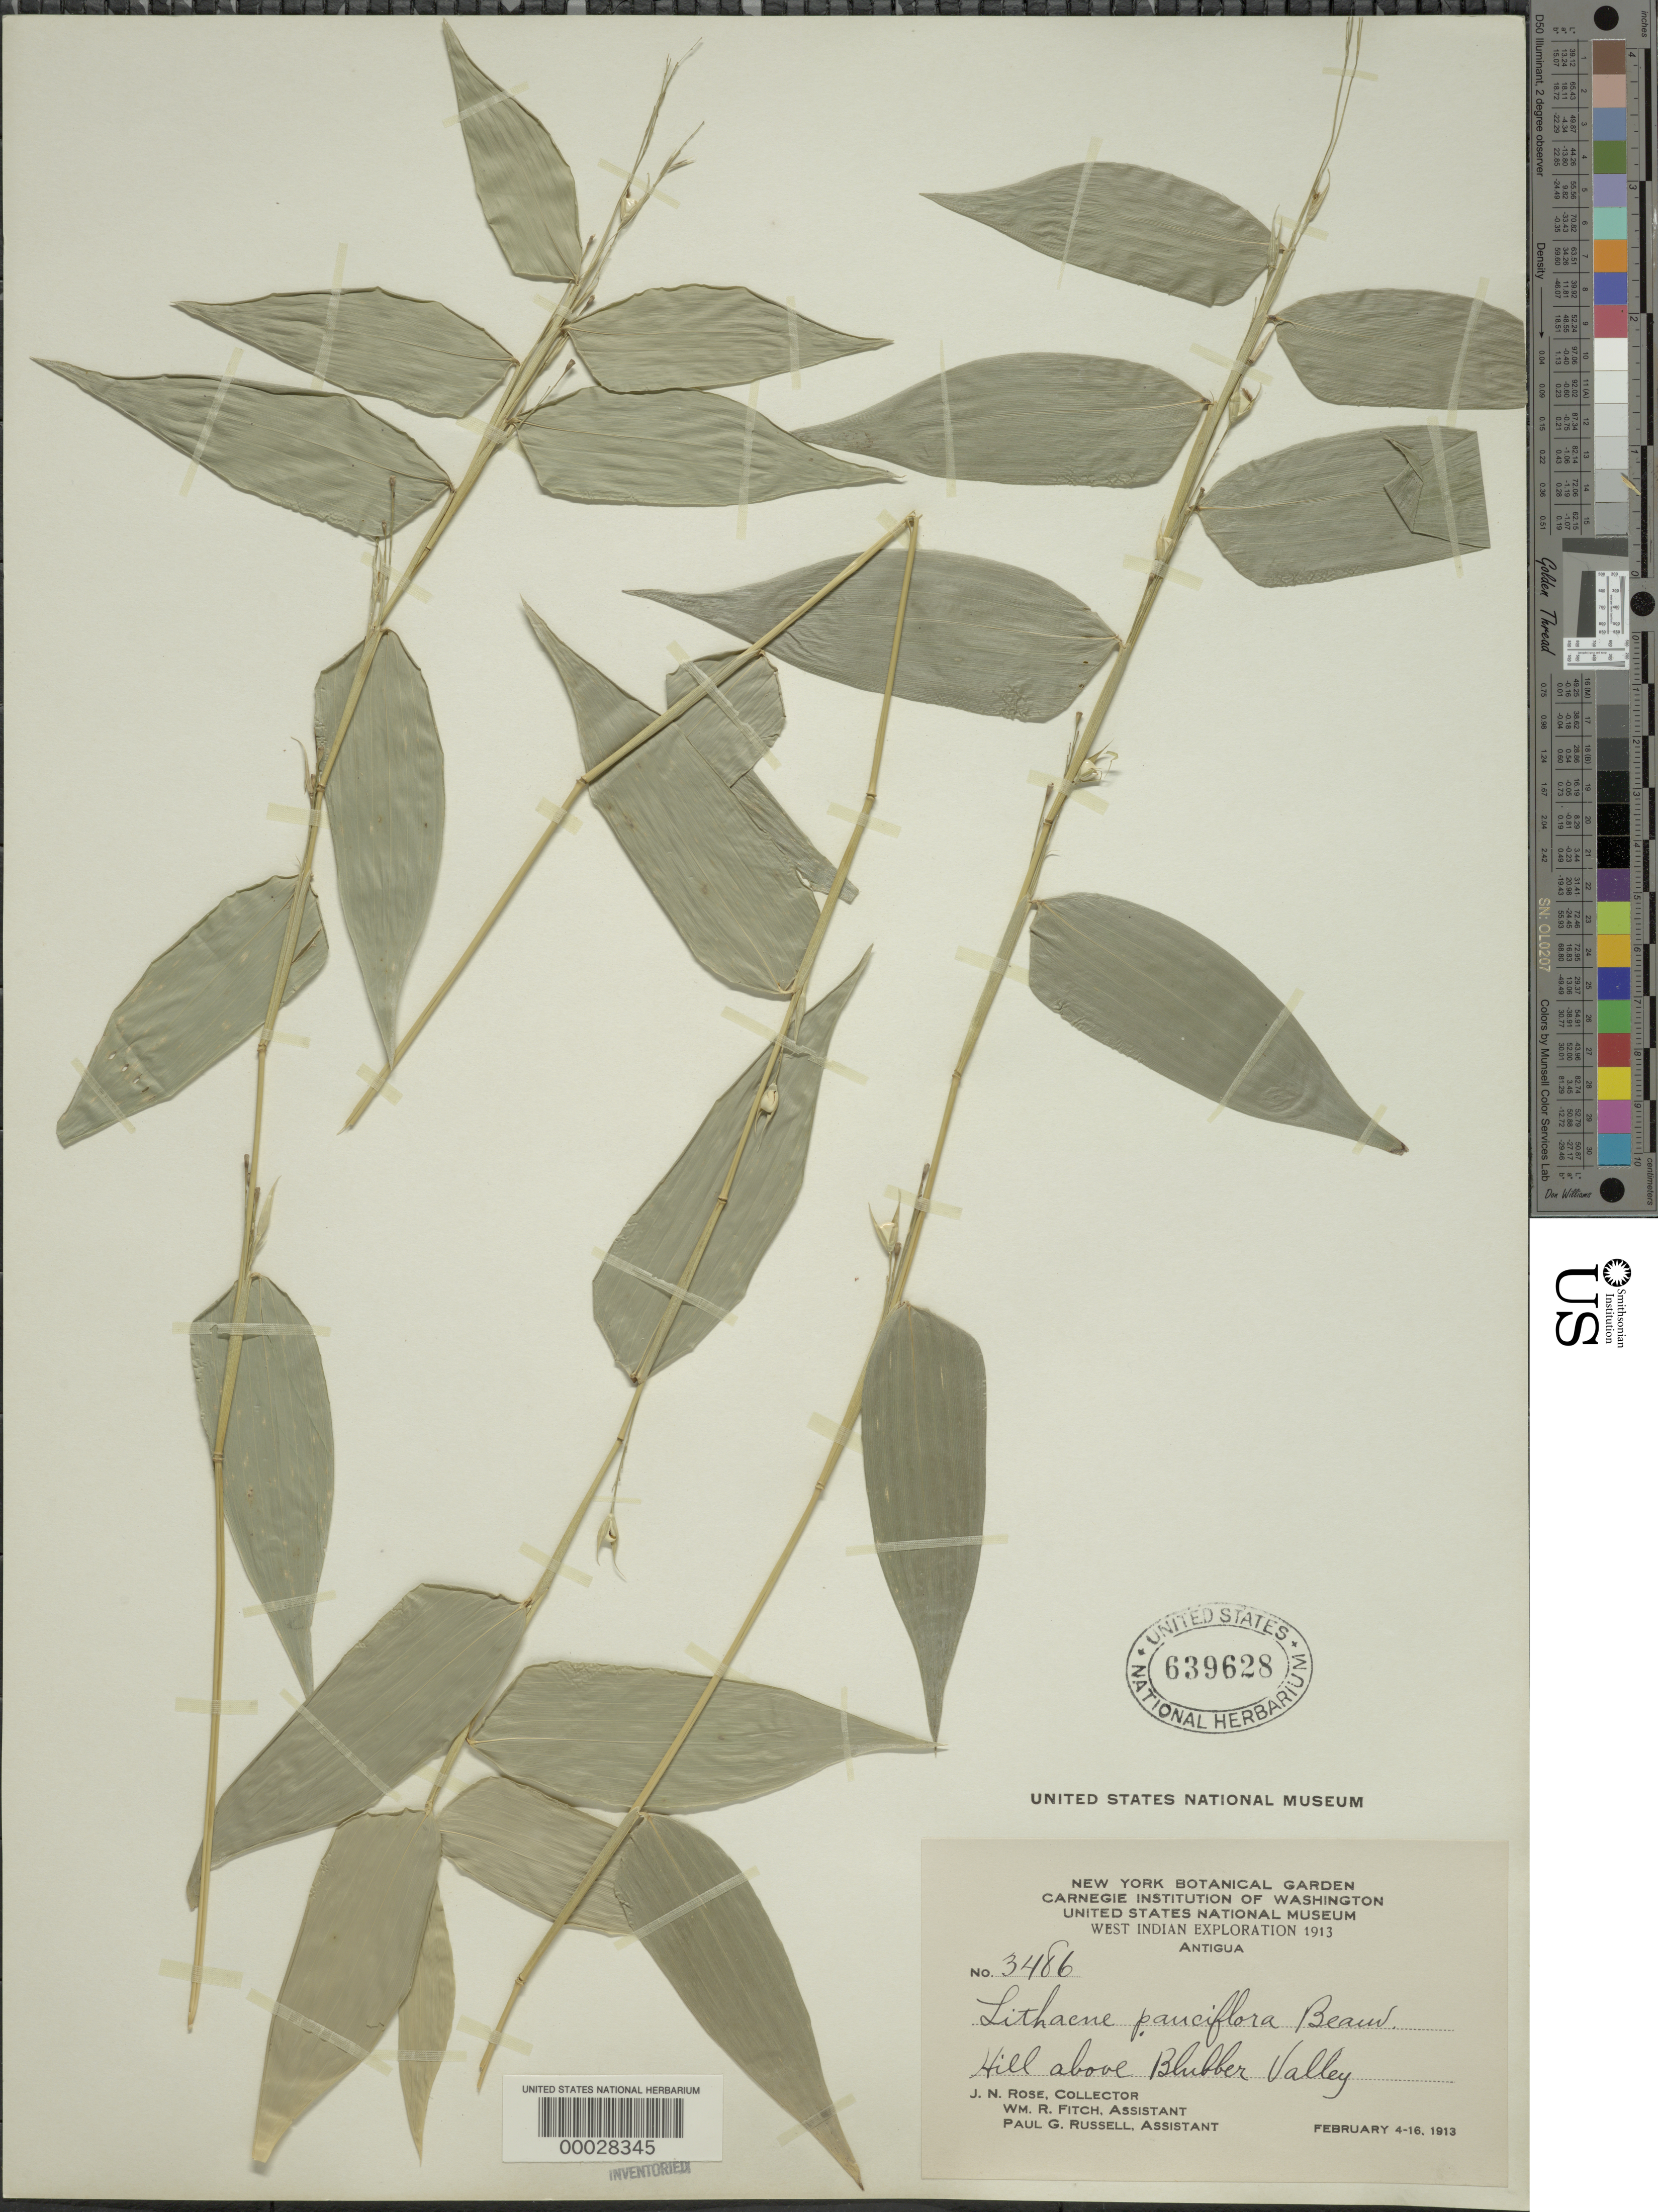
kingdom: Plantae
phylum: Tracheophyta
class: Liliopsida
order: Poales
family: Poaceae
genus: Lithachne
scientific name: Lithachne pauciflora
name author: (Sw.) P. Beauv.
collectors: J. N. Rose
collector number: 3486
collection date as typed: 04 Feb 1913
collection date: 1913-02-04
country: Antigua and Barbuda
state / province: Saint Mary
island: Antigua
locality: Macarthy Valley (Blubber Valley)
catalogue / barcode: US 639628